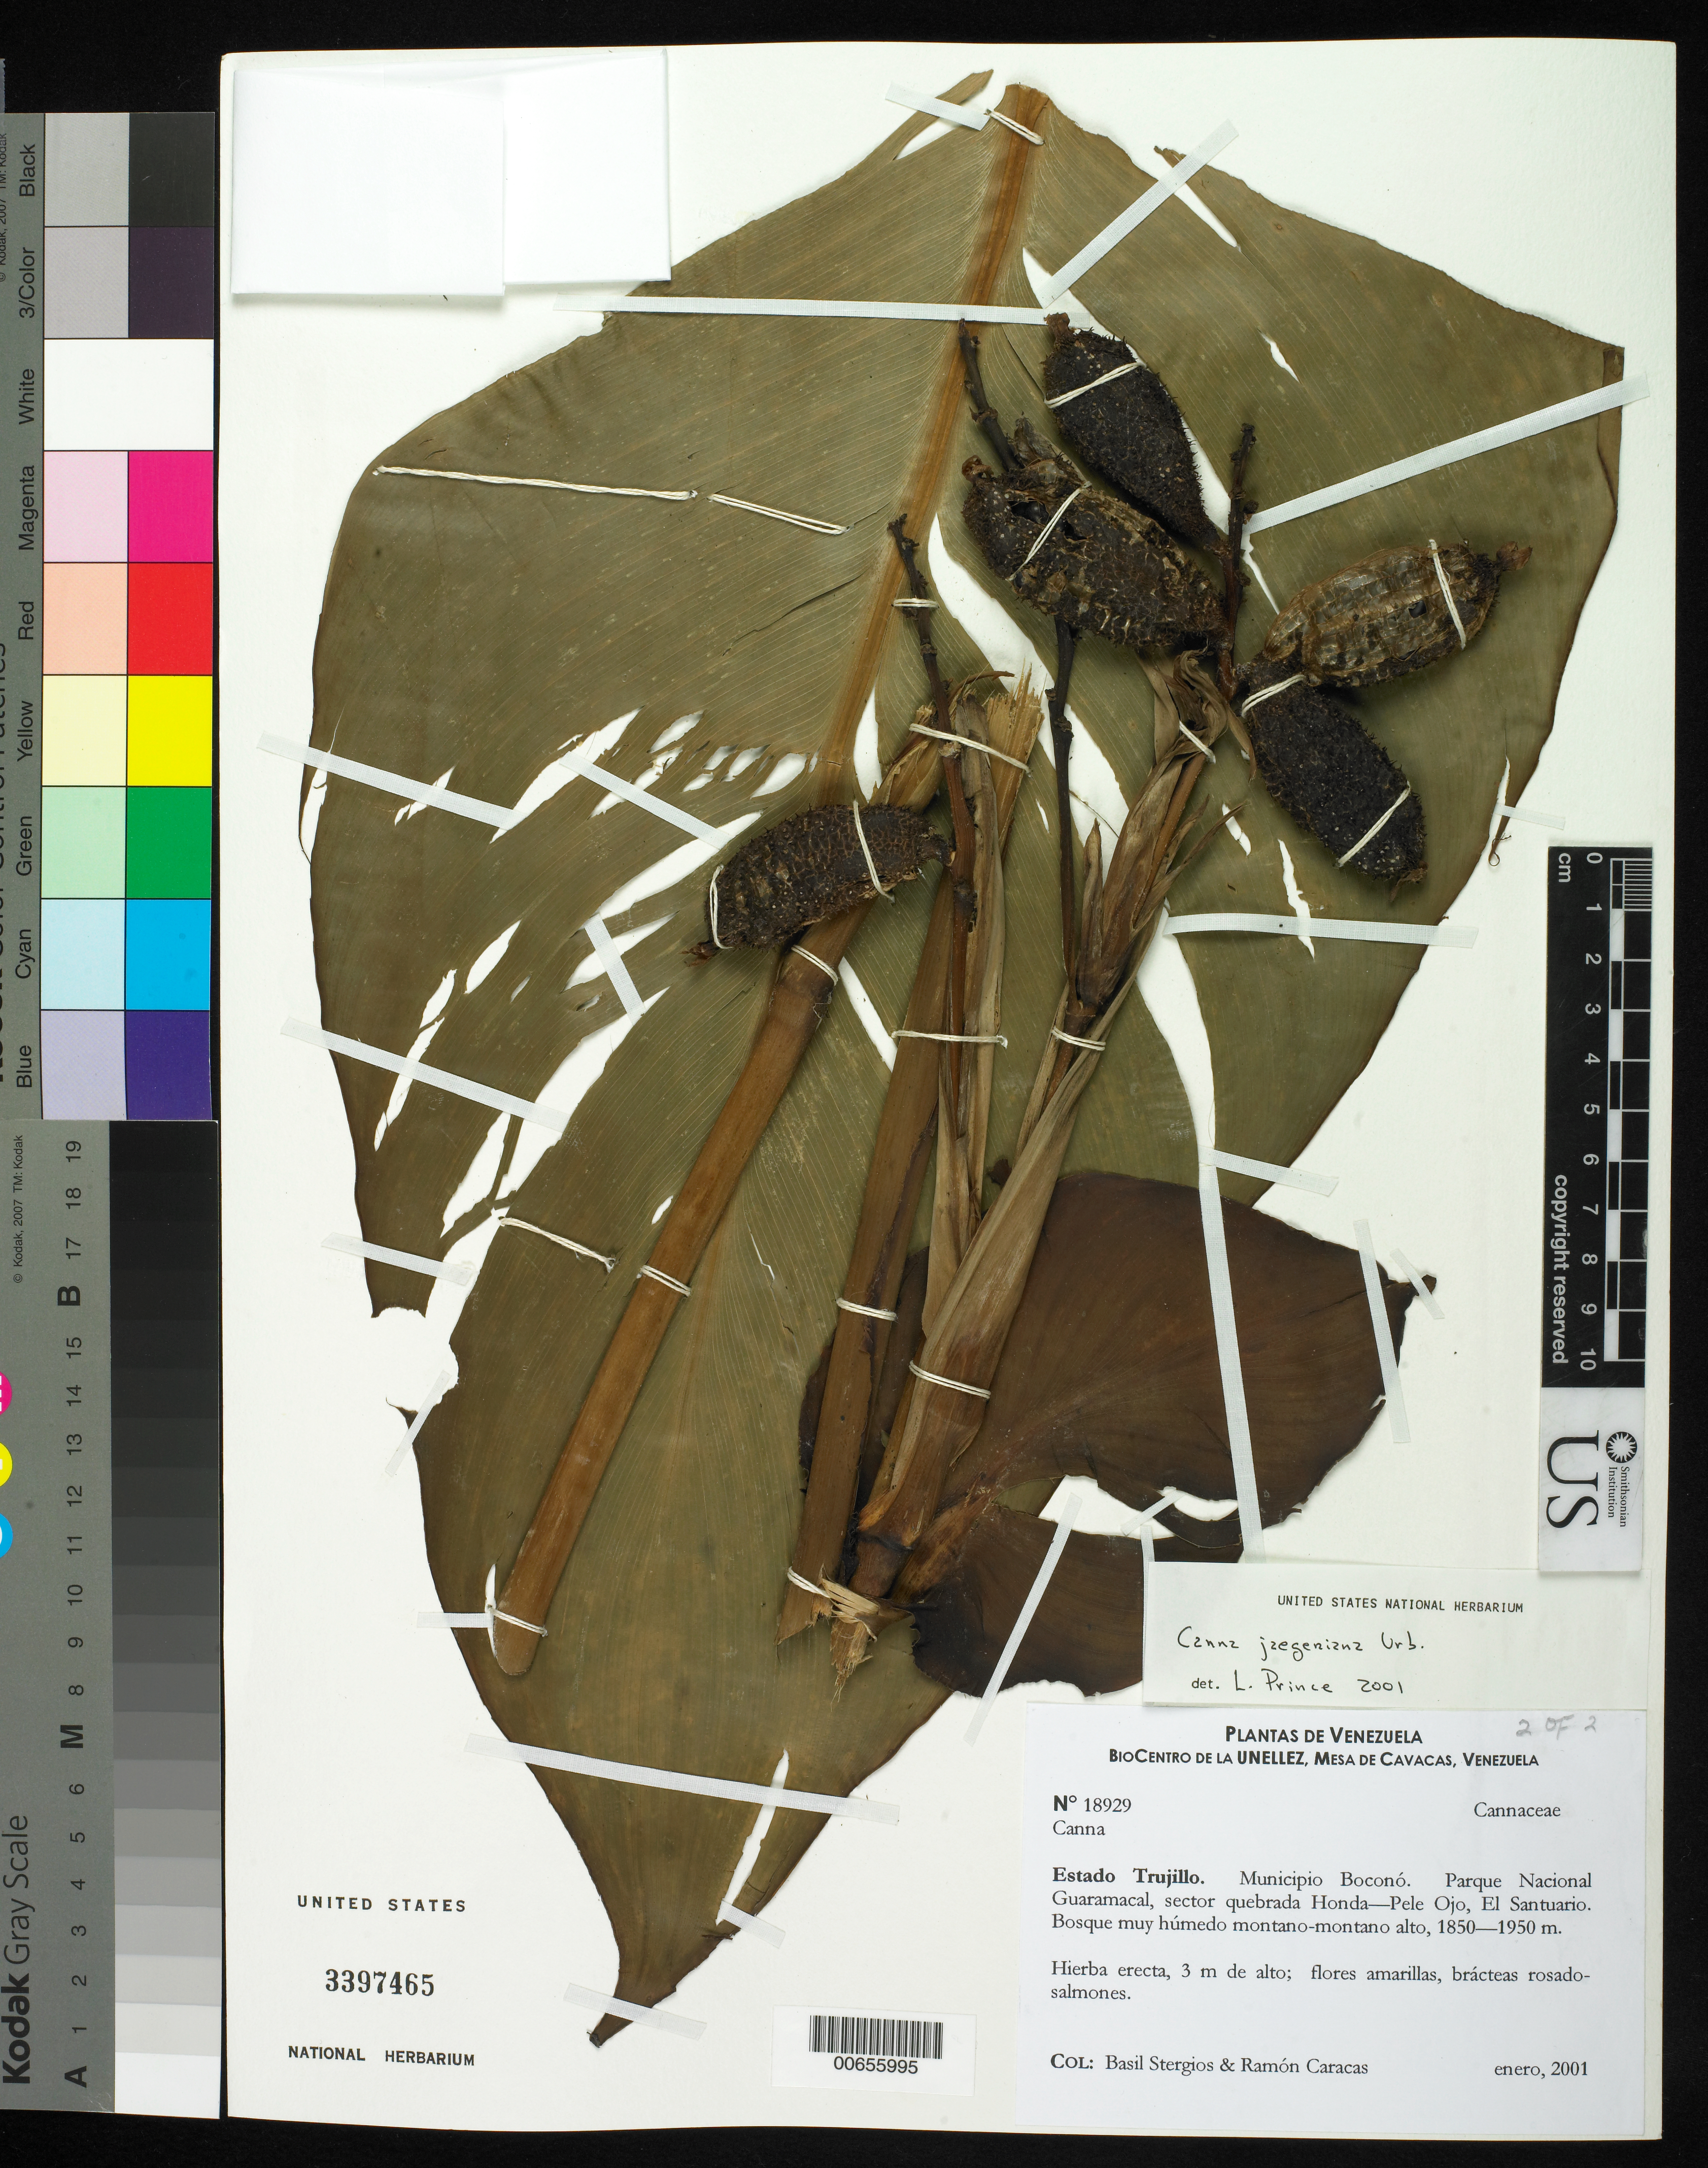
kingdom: Plantae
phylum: Tracheophyta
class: Liliopsida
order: Zingiberales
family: Cannaceae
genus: Canna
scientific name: Canna jaegeriana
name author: Urb.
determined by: Prince, L. M.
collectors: B. G. Stergios & R. Caracas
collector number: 18929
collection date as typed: Jan 2001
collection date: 2001-01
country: Venezuela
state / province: Trujillo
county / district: Boconó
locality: Parque Nacional Guaramacal, sector quebrada Honda-Pele Ojo, El Santuario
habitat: Bosque muy húmedo montano-montano alto.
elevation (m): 1850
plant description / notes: F, PORT, US, VEN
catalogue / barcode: US 3397465